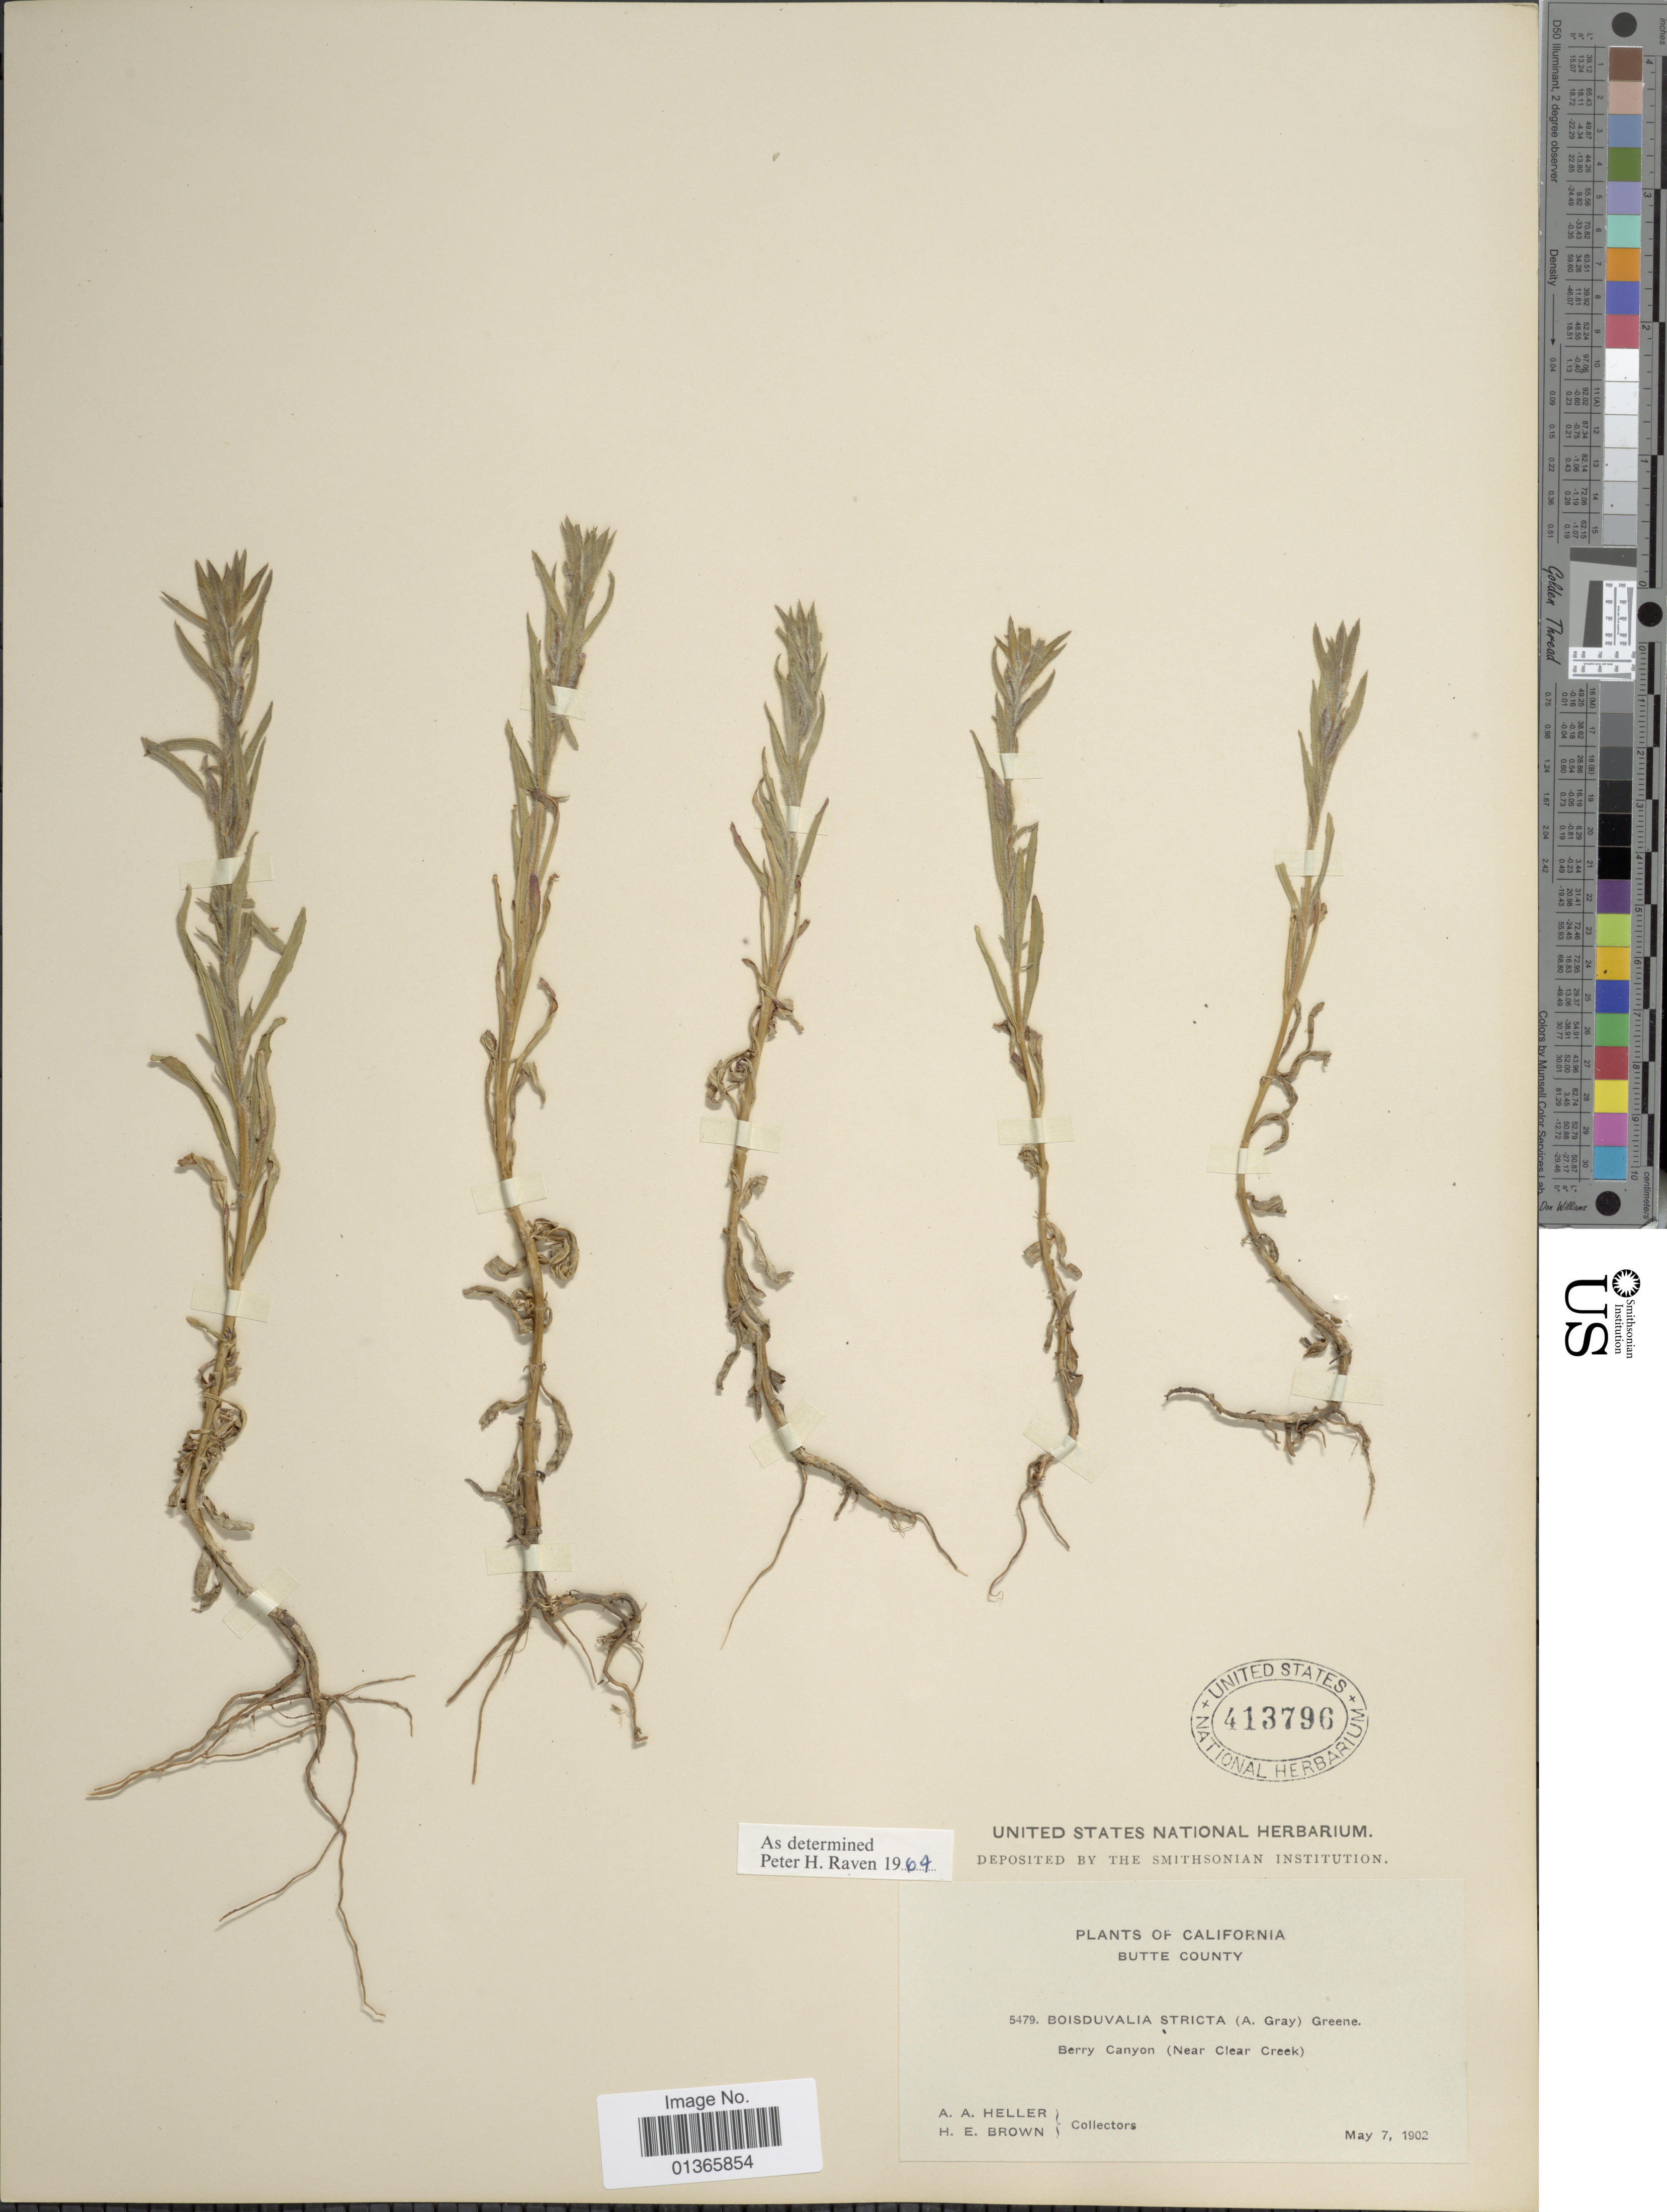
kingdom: Plantae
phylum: Tracheophyta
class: Magnoliopsida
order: Myrtales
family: Onagraceae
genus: Epilobium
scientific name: Epilobium torreyi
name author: (S. Watson) Hoch & P.H. Raven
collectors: A. A. Heller & H. E. Brown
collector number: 5479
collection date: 1902-05-07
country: United States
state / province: California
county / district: Butte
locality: Butte County. Berry Canyon (Near Clear Creek).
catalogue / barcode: US 413796